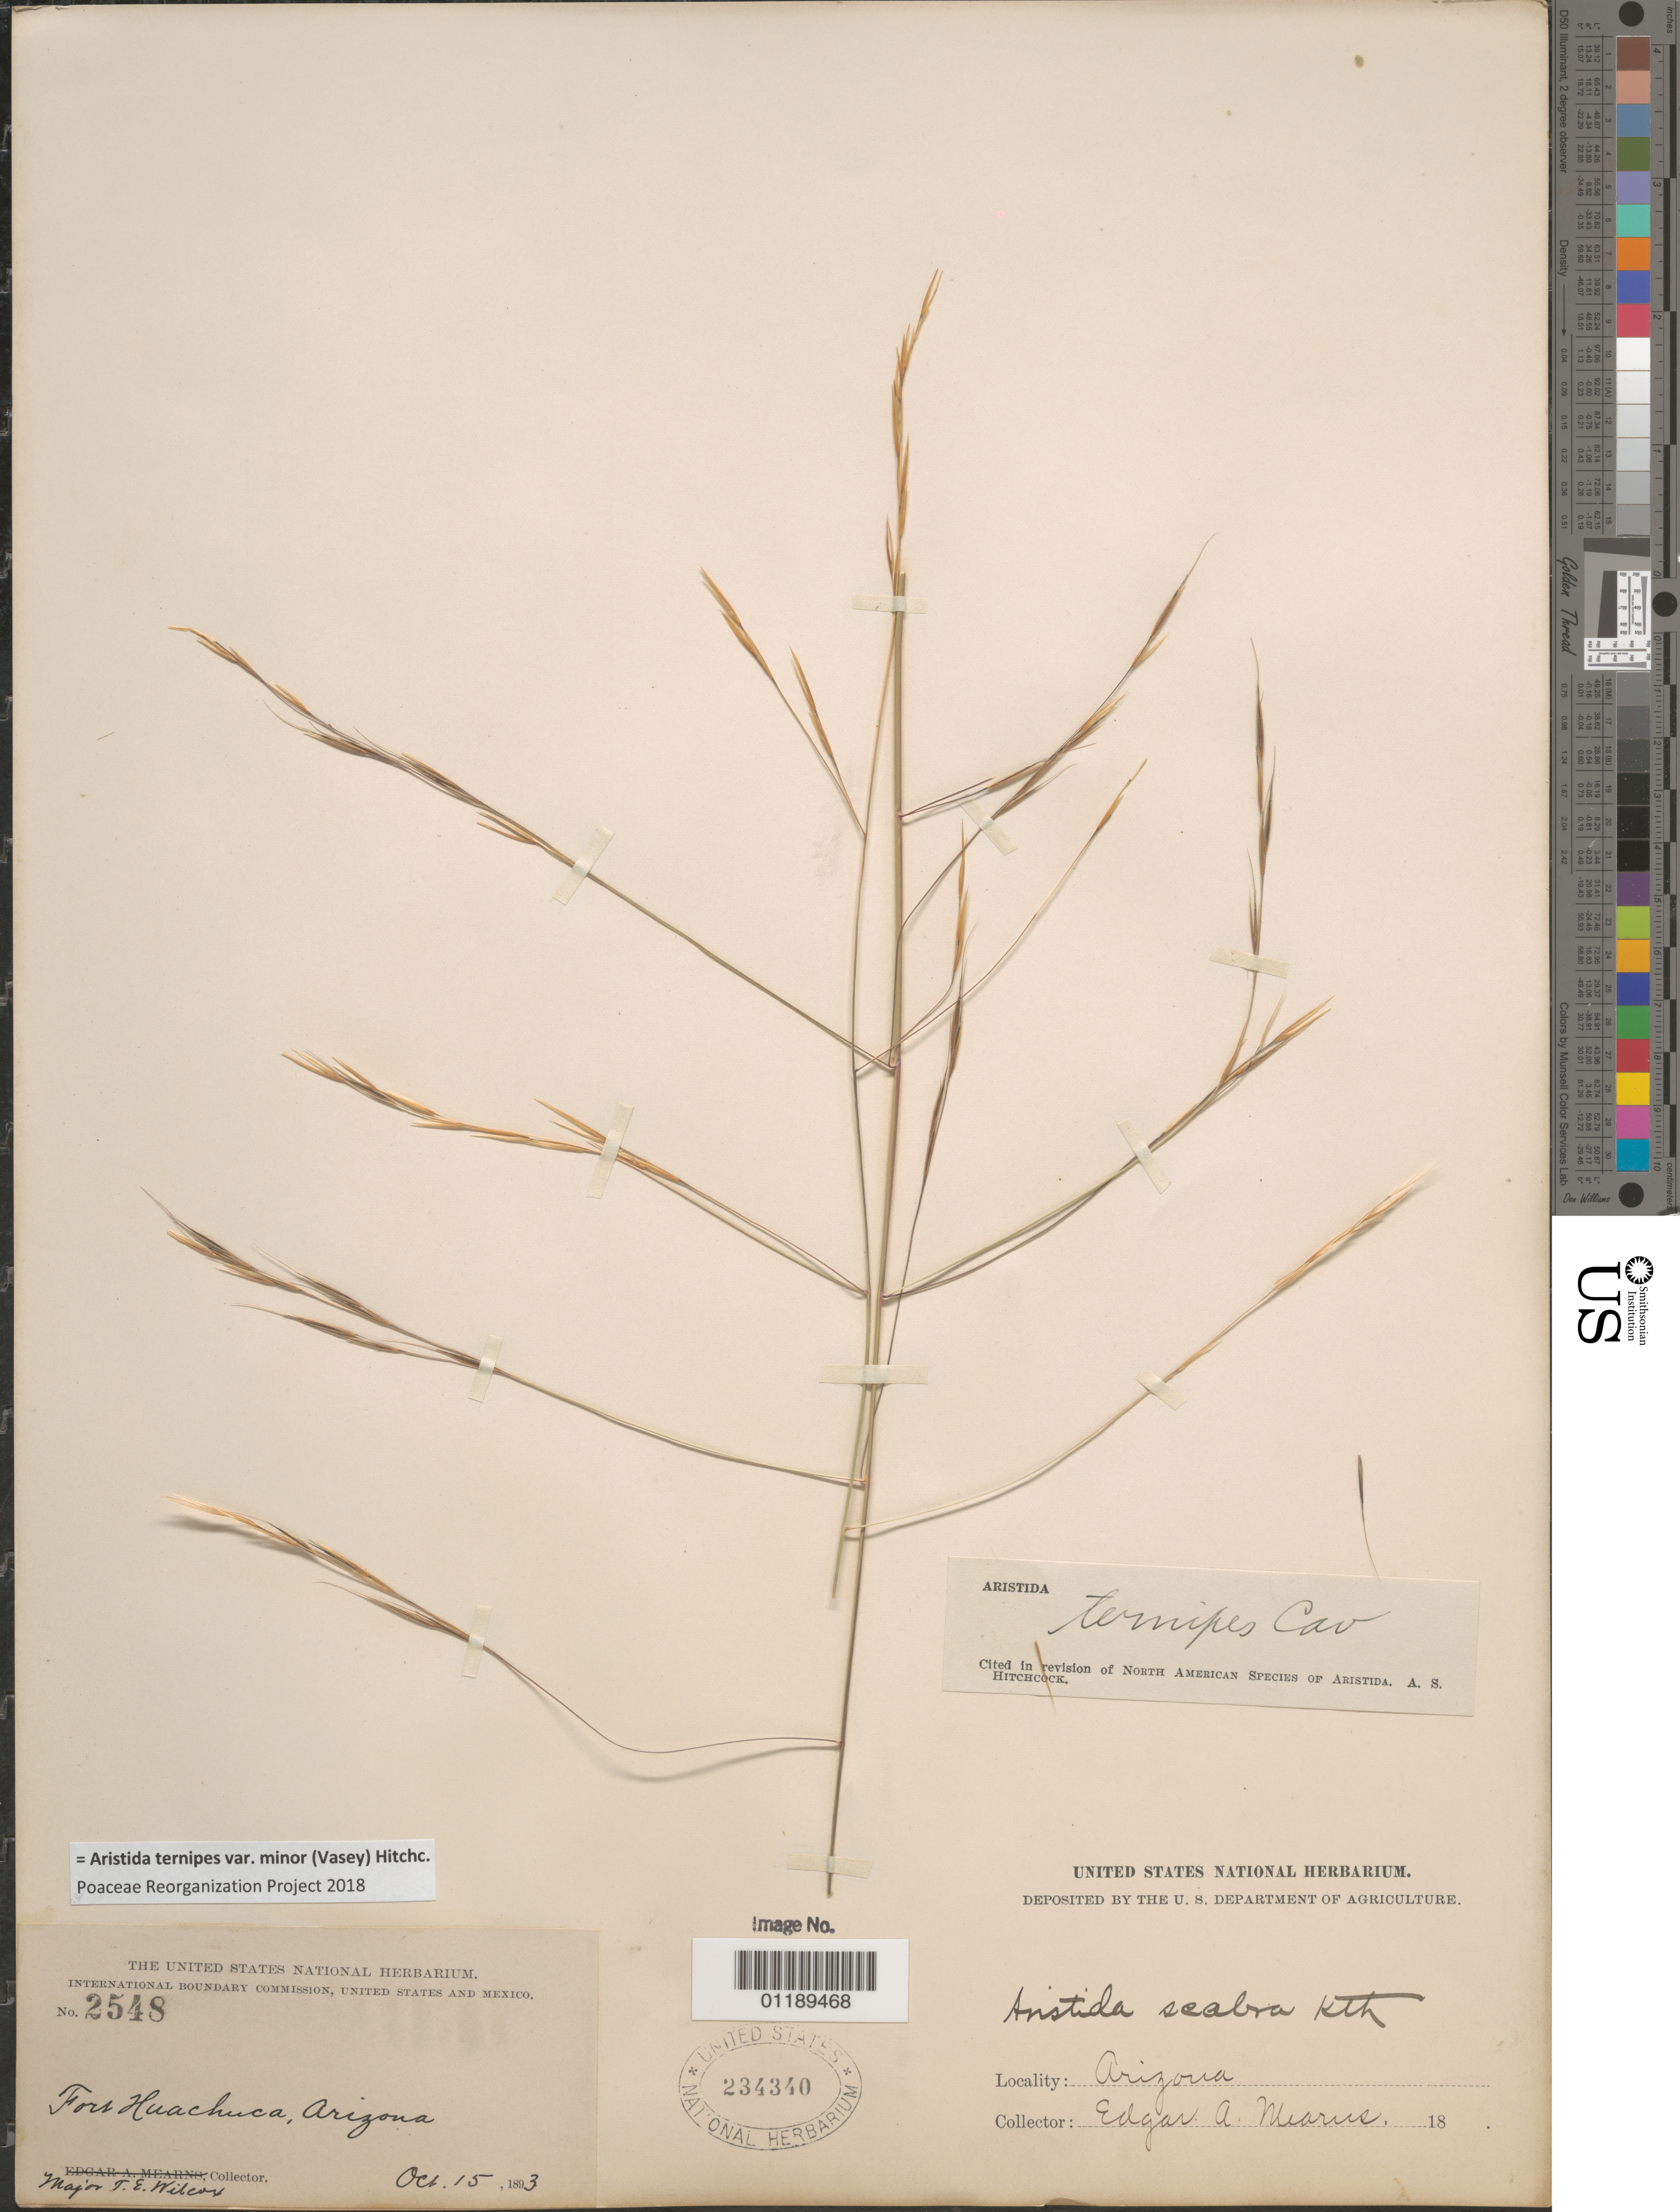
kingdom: Plantae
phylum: Tracheophyta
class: Liliopsida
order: Poales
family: Poaceae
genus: Aristida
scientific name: Aristida ternipes var. minor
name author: Cav.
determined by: Poaceae Reorganization Project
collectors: T. E. Wilcox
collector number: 2548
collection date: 1903-10-15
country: United States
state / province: Arizona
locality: Fort Huachuca.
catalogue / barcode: US 234340